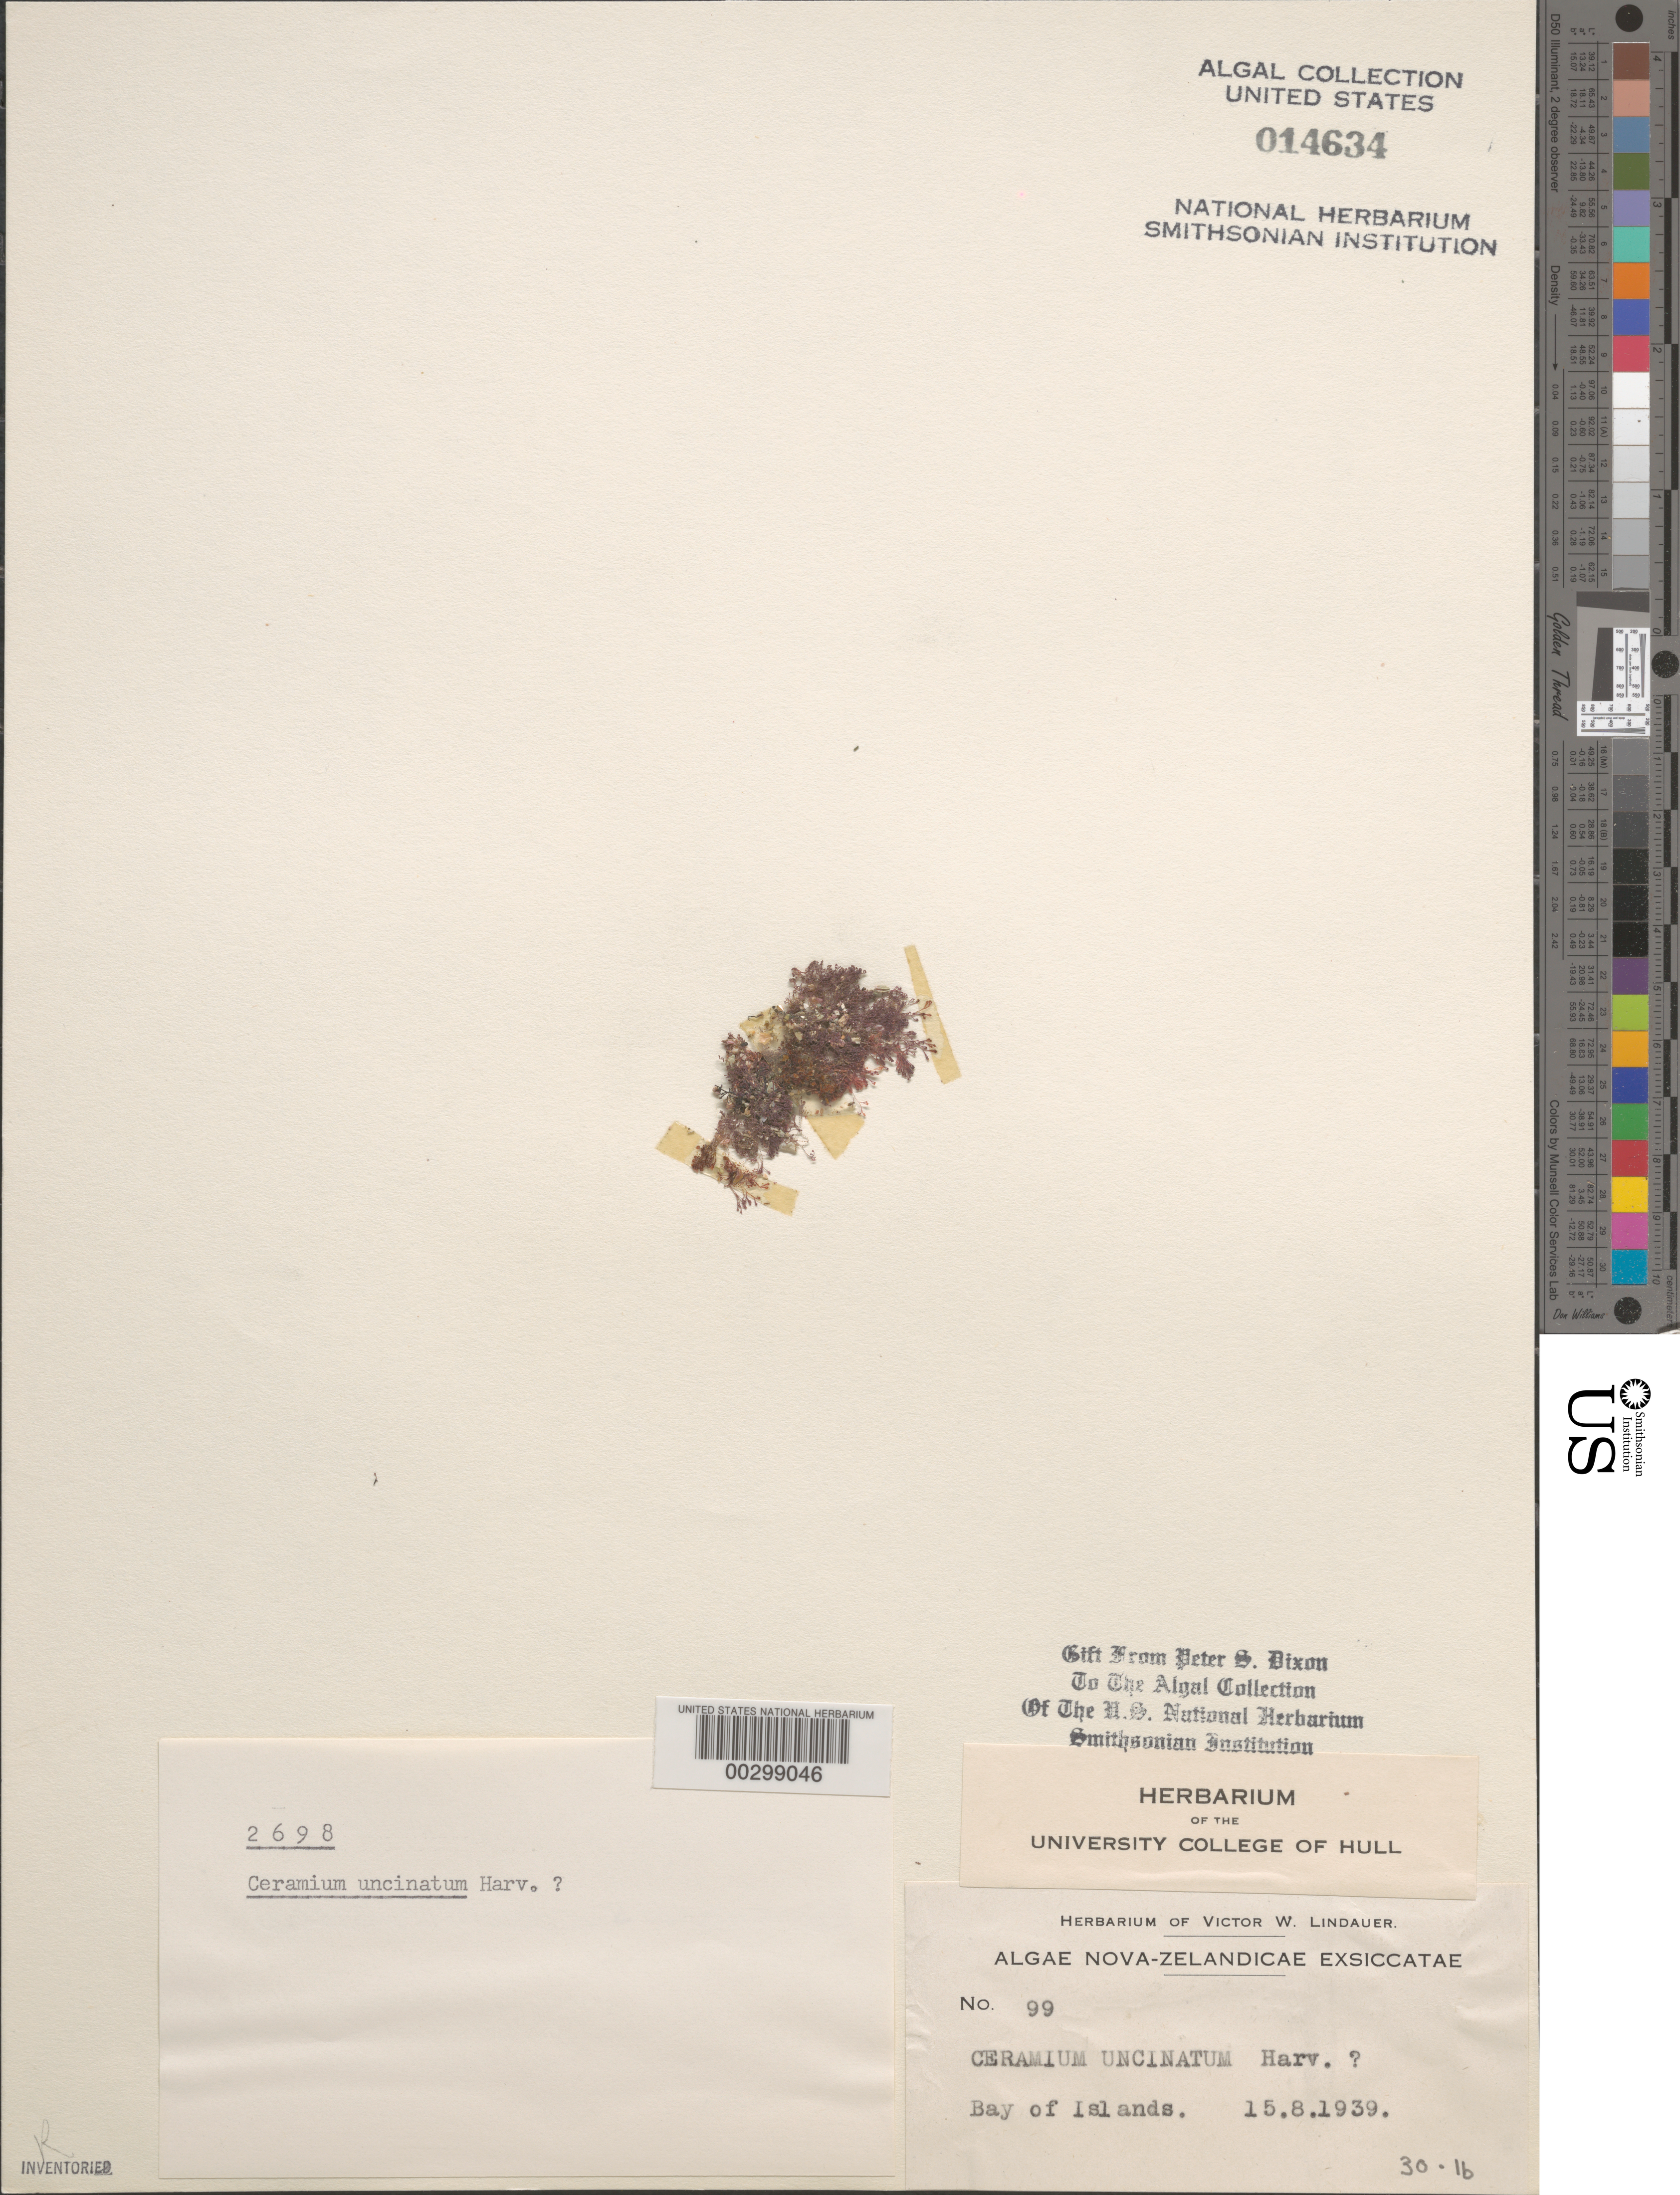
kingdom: Plantae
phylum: Rhodophyta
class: Florideophyceae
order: Ceramiales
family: Ceramiaceae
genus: Ceramium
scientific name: Ceramium uncinatum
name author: Harv. in Hook. f.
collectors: V. Lindauer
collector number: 99 & PSD 2698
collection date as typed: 15 Aug 1939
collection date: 1939-08-15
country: New Zealand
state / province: Northland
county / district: Far North District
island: North Island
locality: Bay of Islands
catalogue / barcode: US 14634